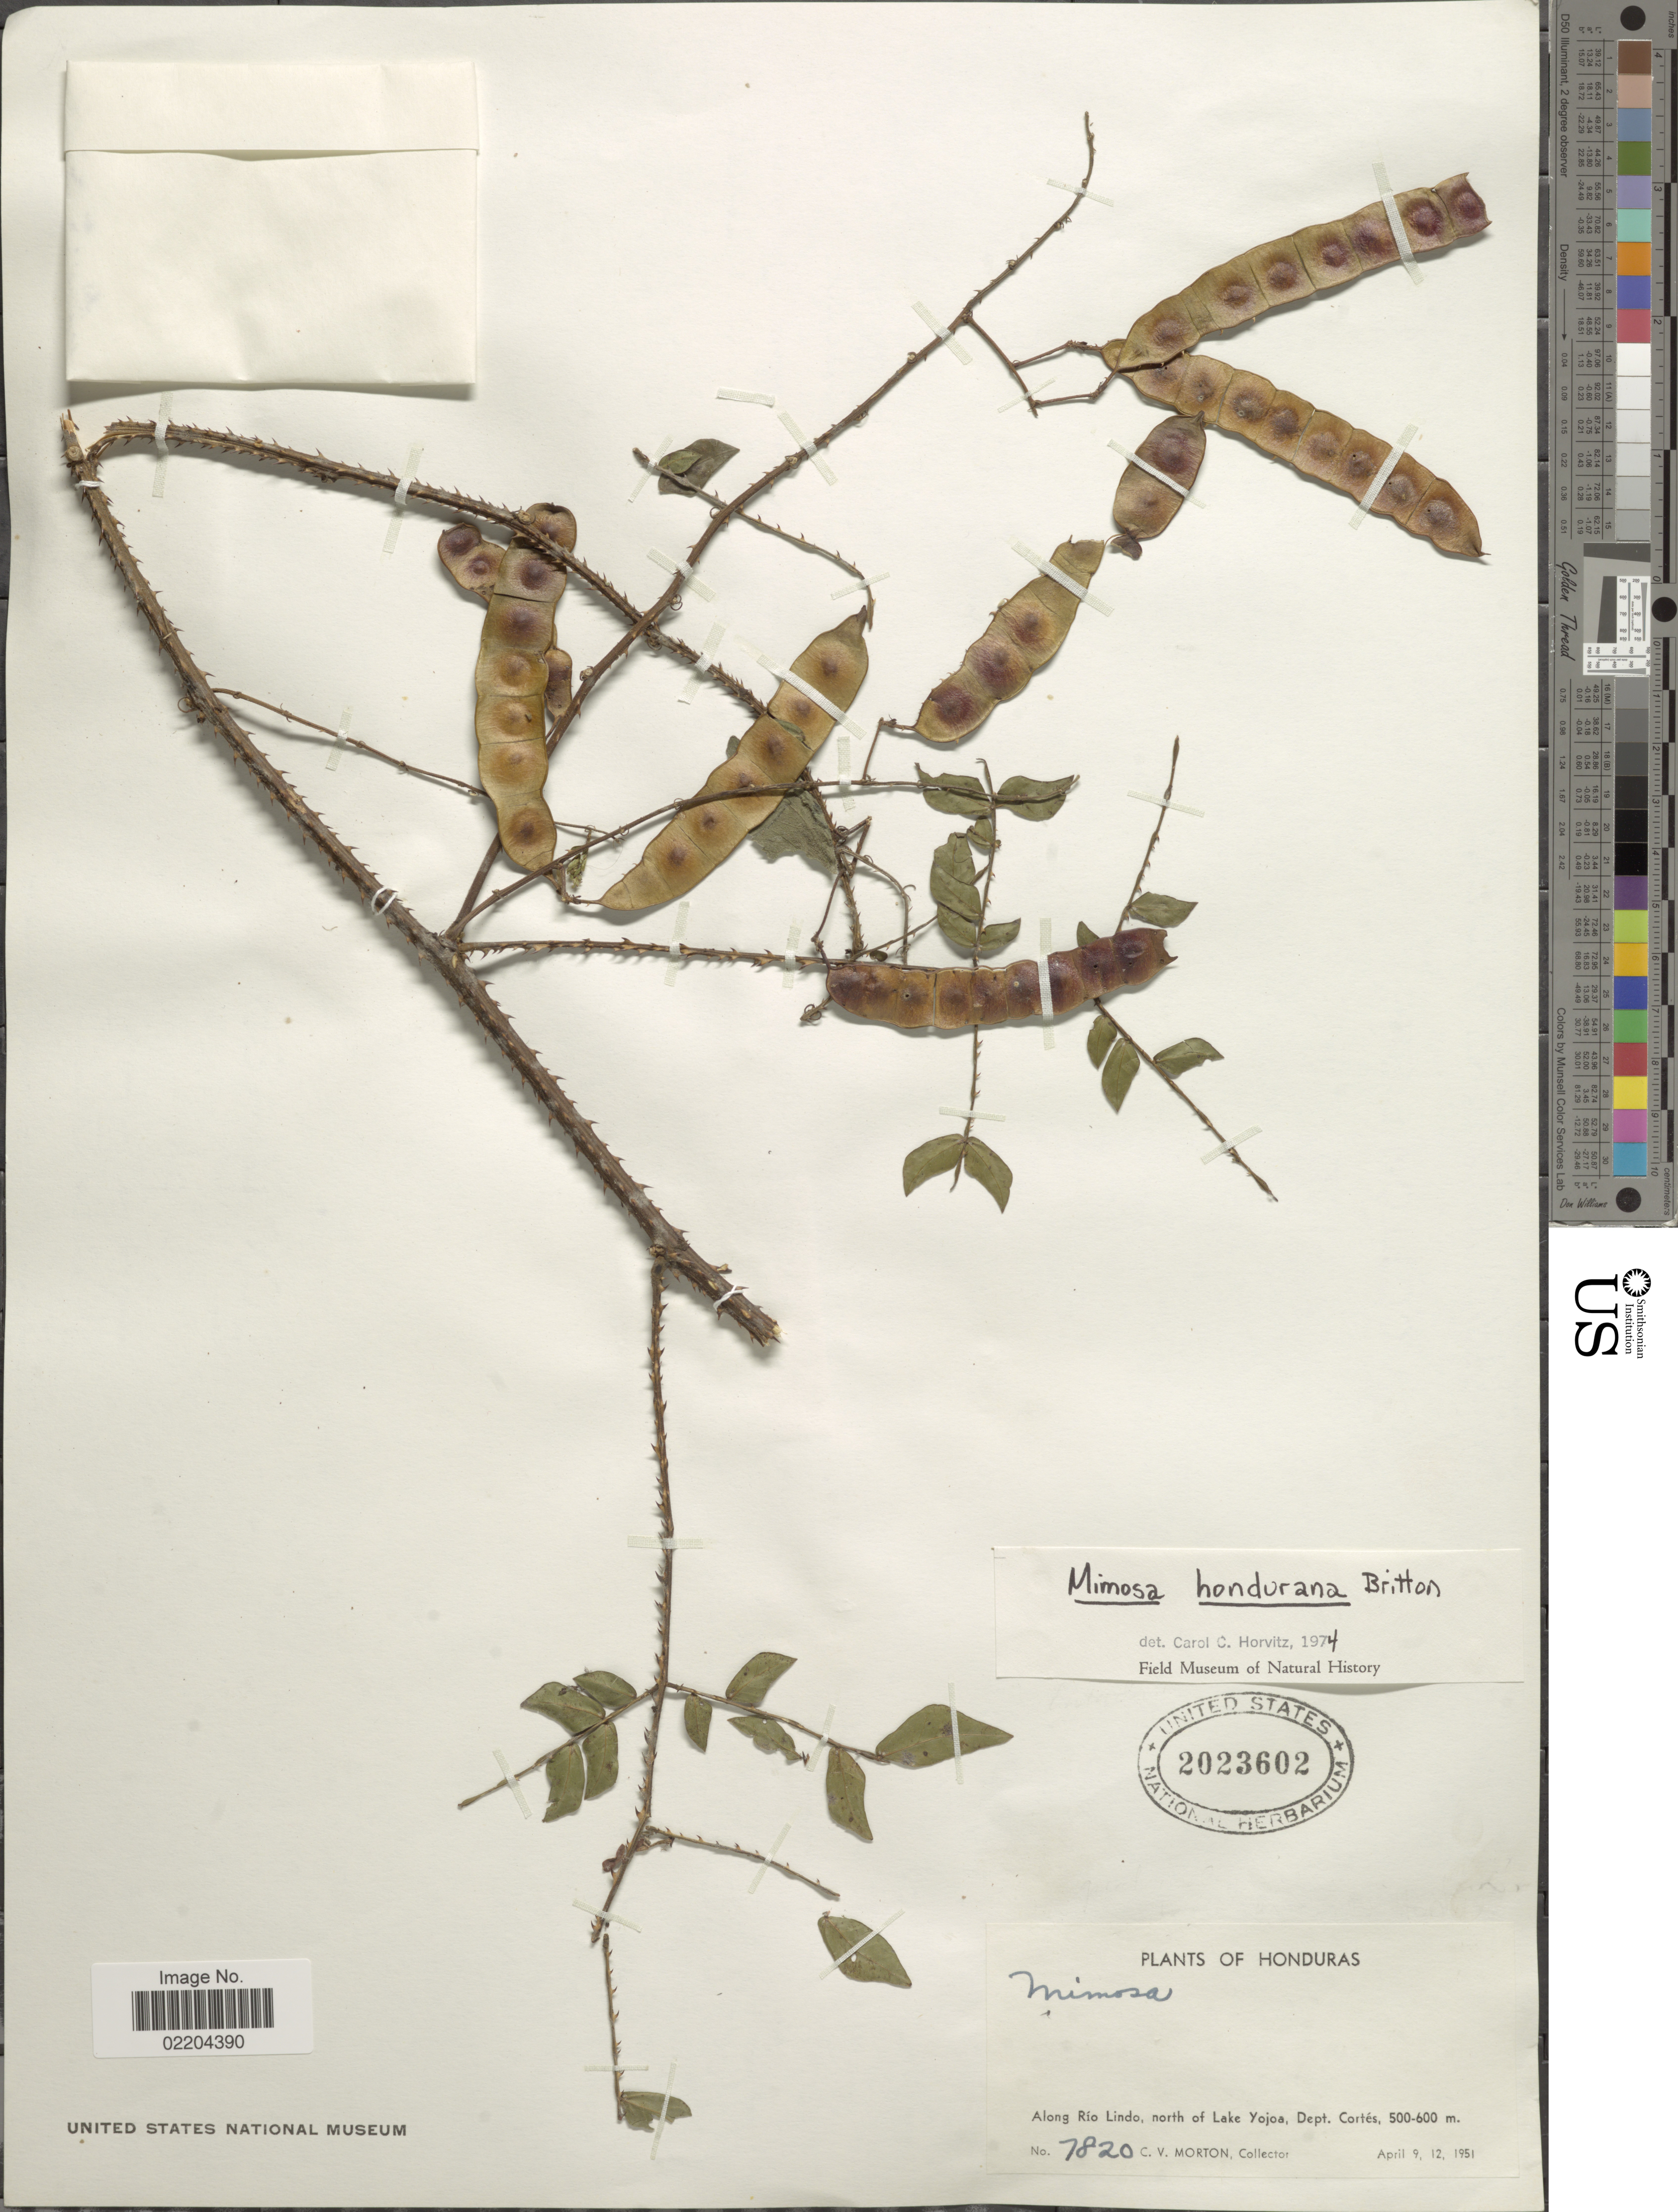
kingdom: Plantae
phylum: Tracheophyta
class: Magnoliopsida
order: Fabales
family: Fabaceae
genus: Mimosa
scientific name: Mimosa hondurana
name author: Britton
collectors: C. V. Morton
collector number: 7820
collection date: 1951-04-09/1951-04-12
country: Honduras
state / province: Cortés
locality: Along Rio Lindo, north of Lake Yojoa. Dept. Cortes.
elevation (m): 500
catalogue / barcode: US 2023602